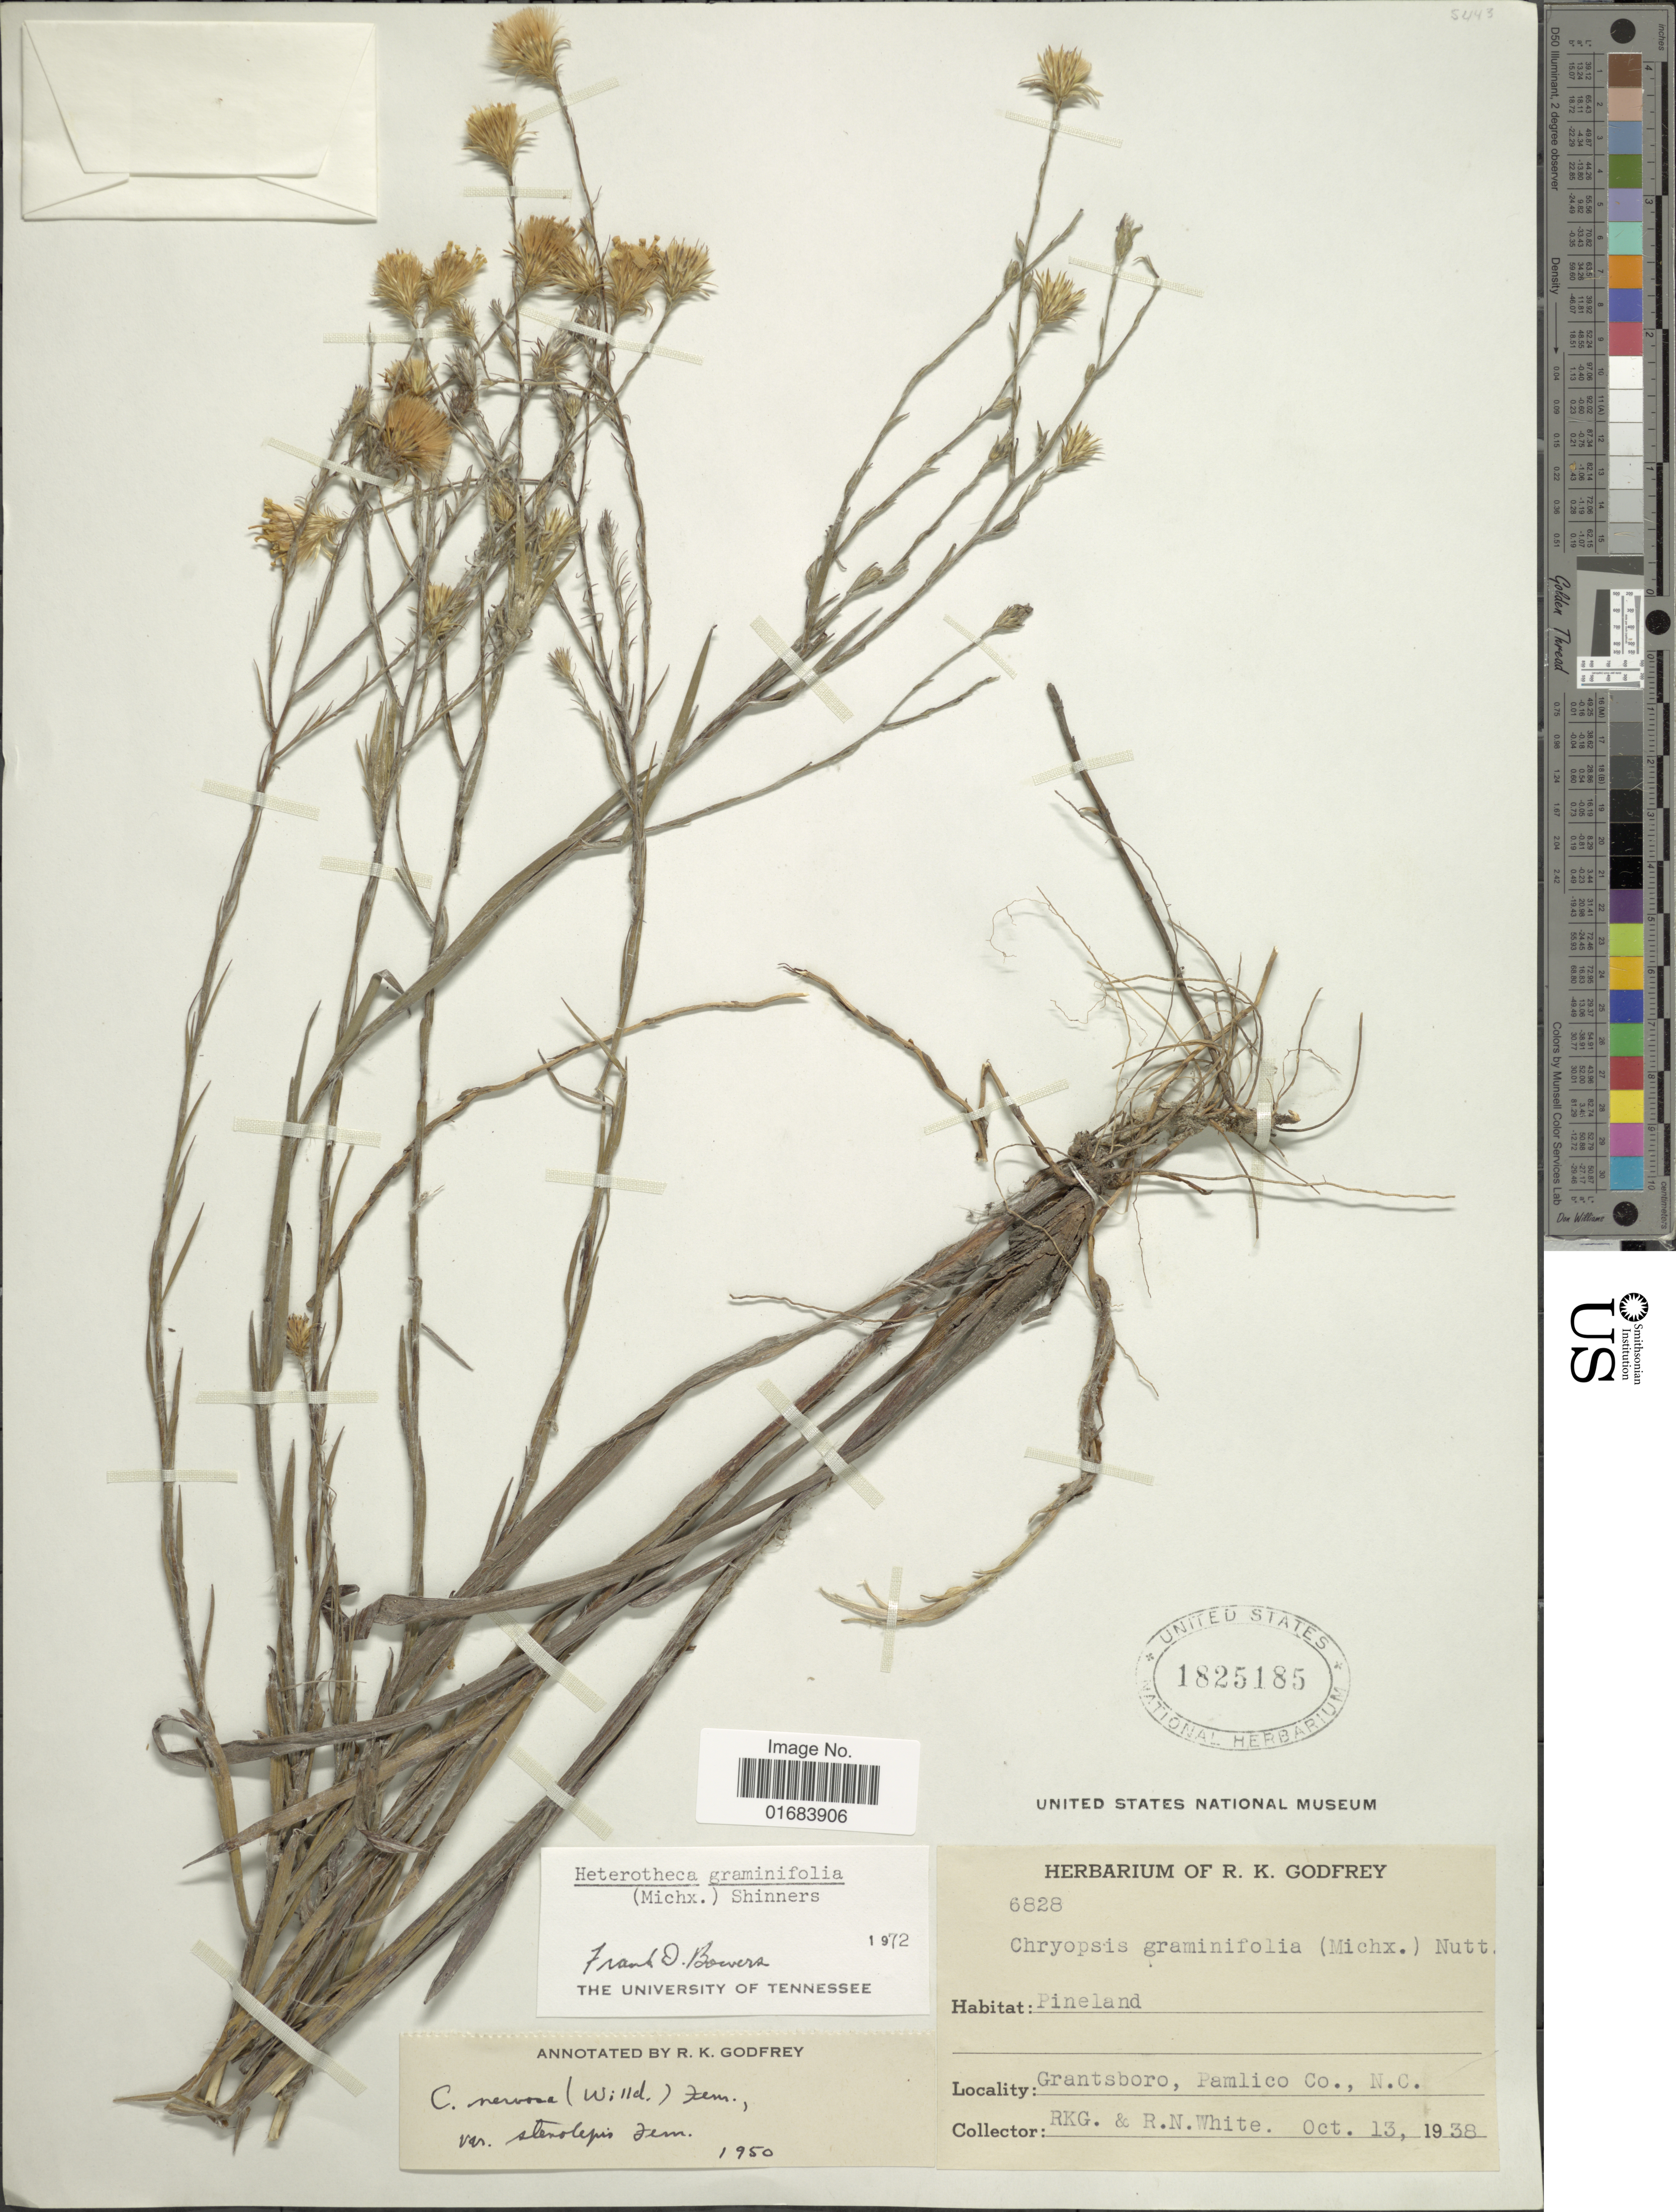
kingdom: Plantae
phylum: Tracheophyta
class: Magnoliopsida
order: Asterales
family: Asteraceae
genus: Pityopsis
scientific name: Pityopsis graminifolia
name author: (Michx.) Nutt.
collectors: R. K. Godfrey & R. N. White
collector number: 3828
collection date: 1938-10-13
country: United States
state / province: North Carolina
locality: Grantsboro, Pamlico Co.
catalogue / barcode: US 1825185